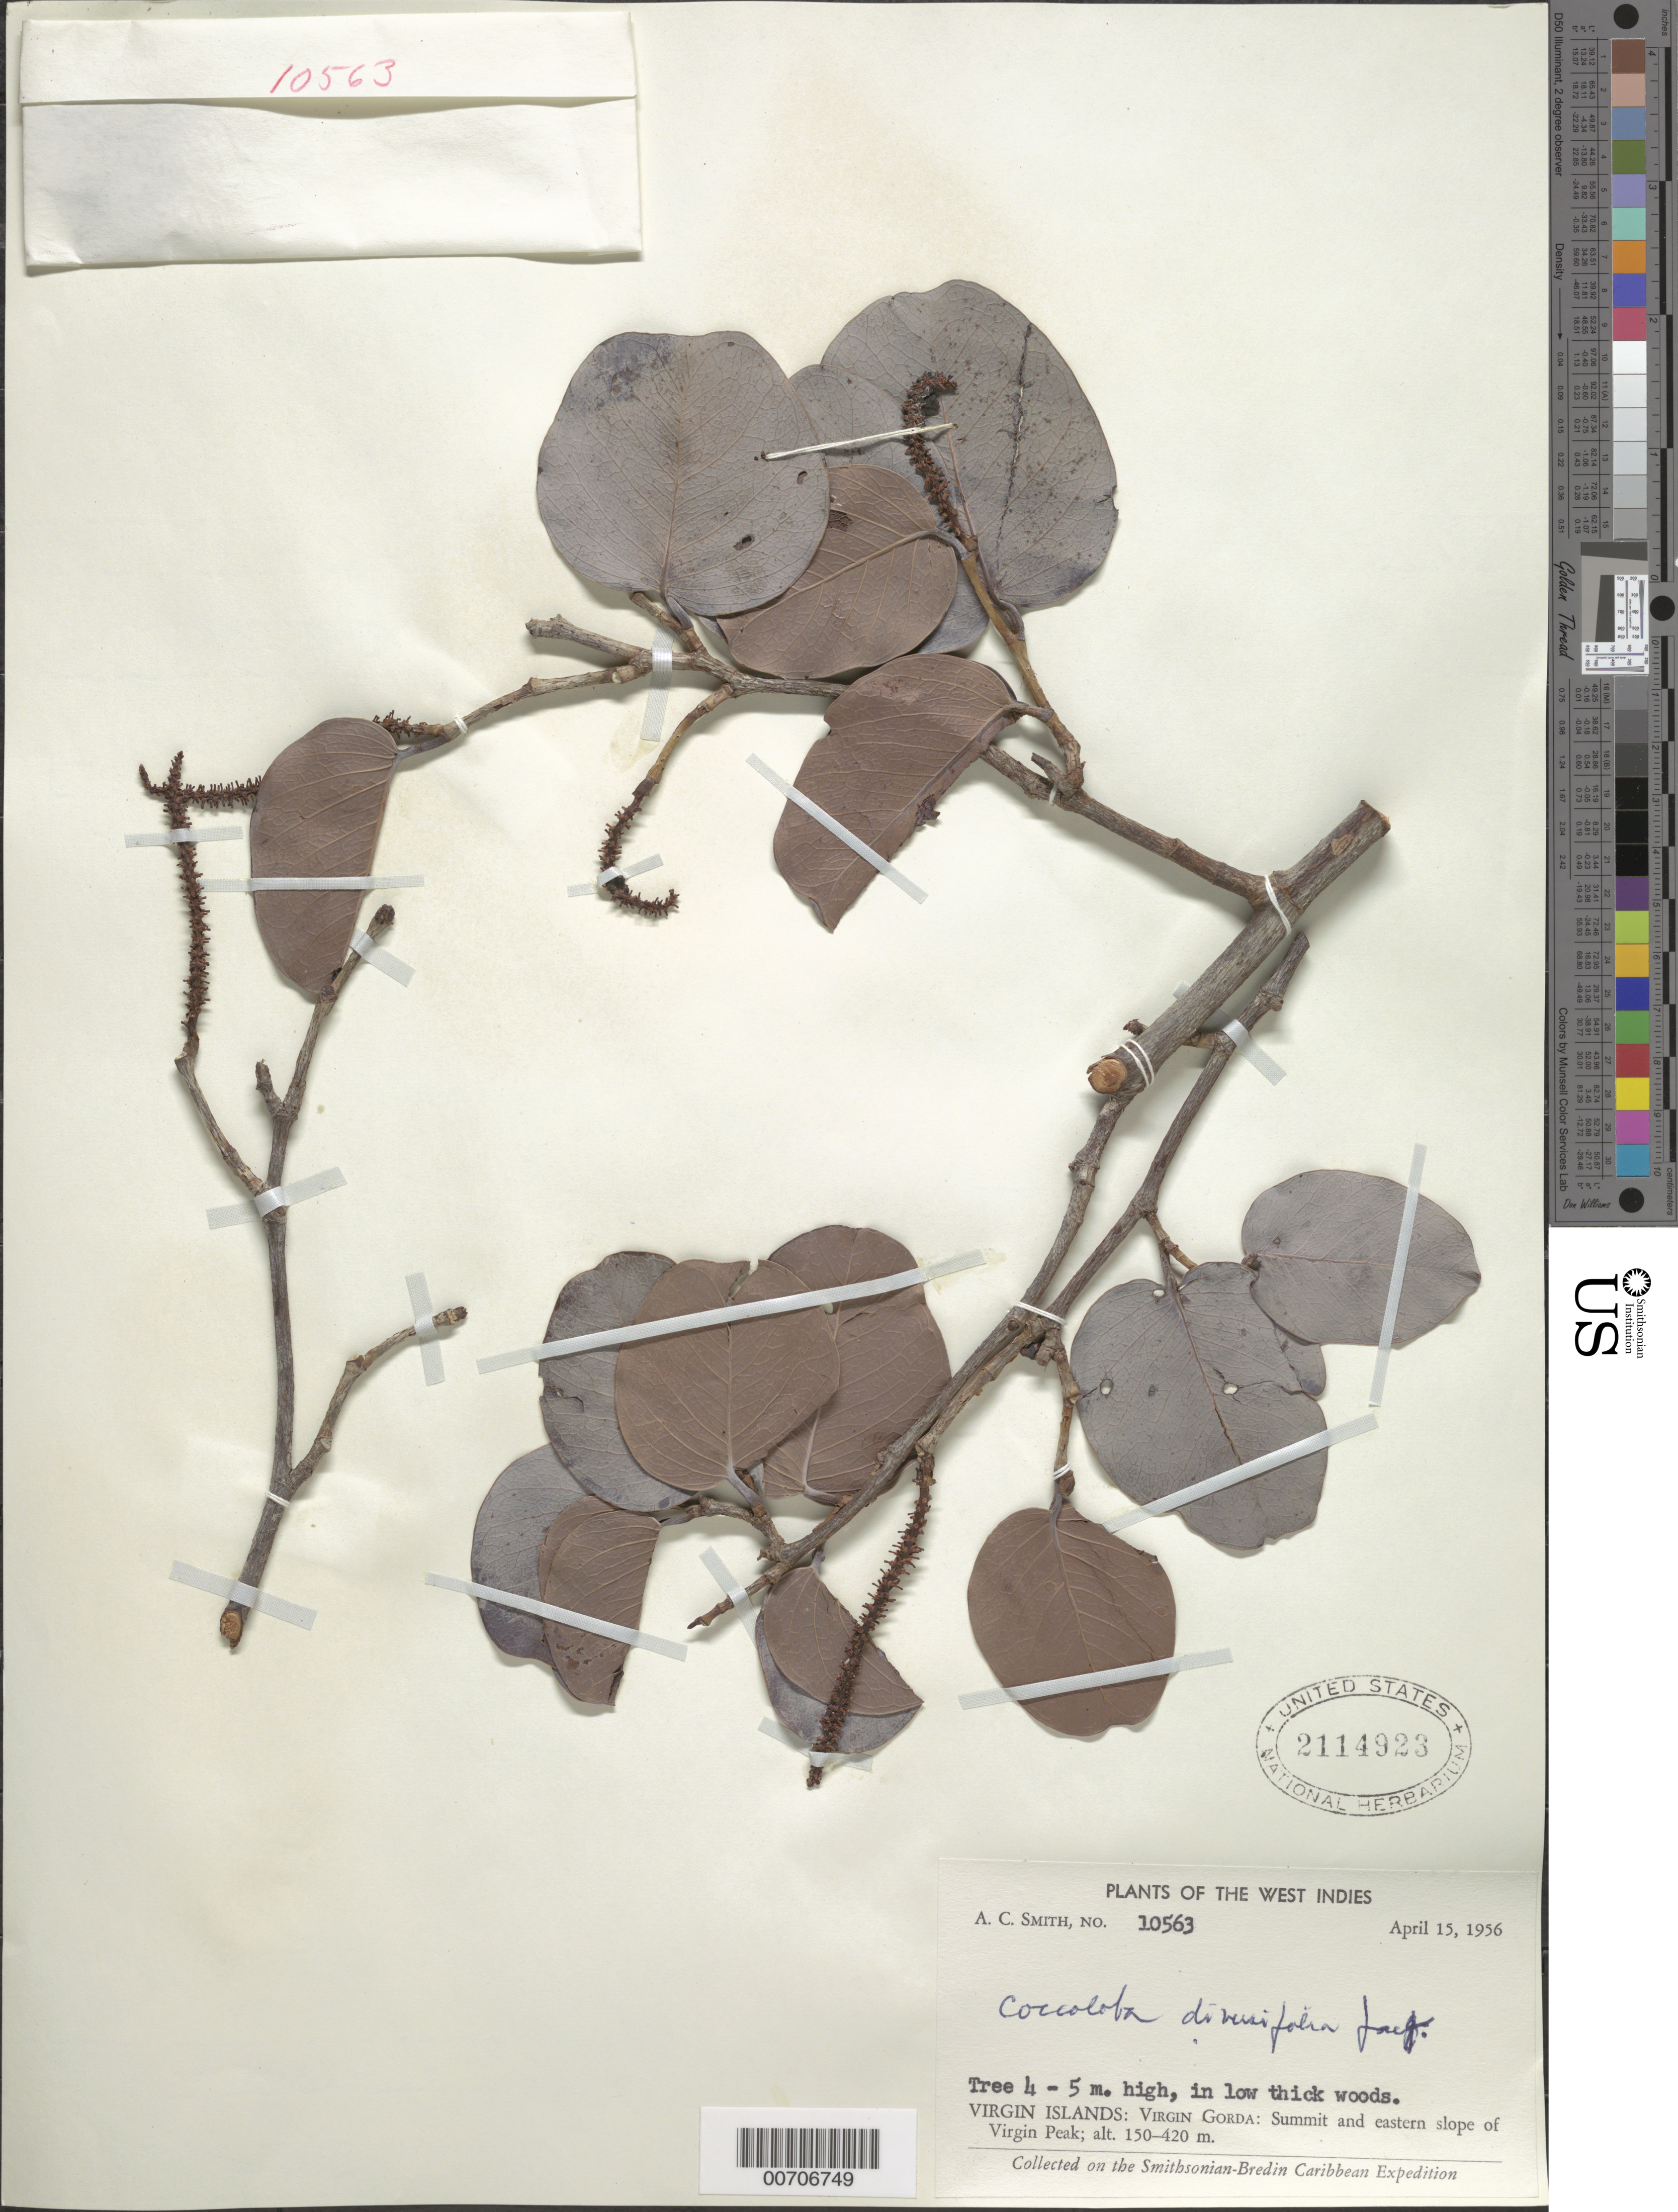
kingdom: Plantae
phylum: Tracheophyta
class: Magnoliopsida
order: Caryophyllales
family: Polygonaceae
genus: Coccoloba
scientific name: Coccoloba diversifolia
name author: Jacq.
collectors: A. C. Smith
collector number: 10563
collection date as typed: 15 Apr 1956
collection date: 1956-04-15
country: British Virgin Islands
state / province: Virgin Gorda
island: Virgin Gorda Island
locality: Summit and E slope of Virgin Peak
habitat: Low thick woods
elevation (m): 150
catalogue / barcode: US 2114923